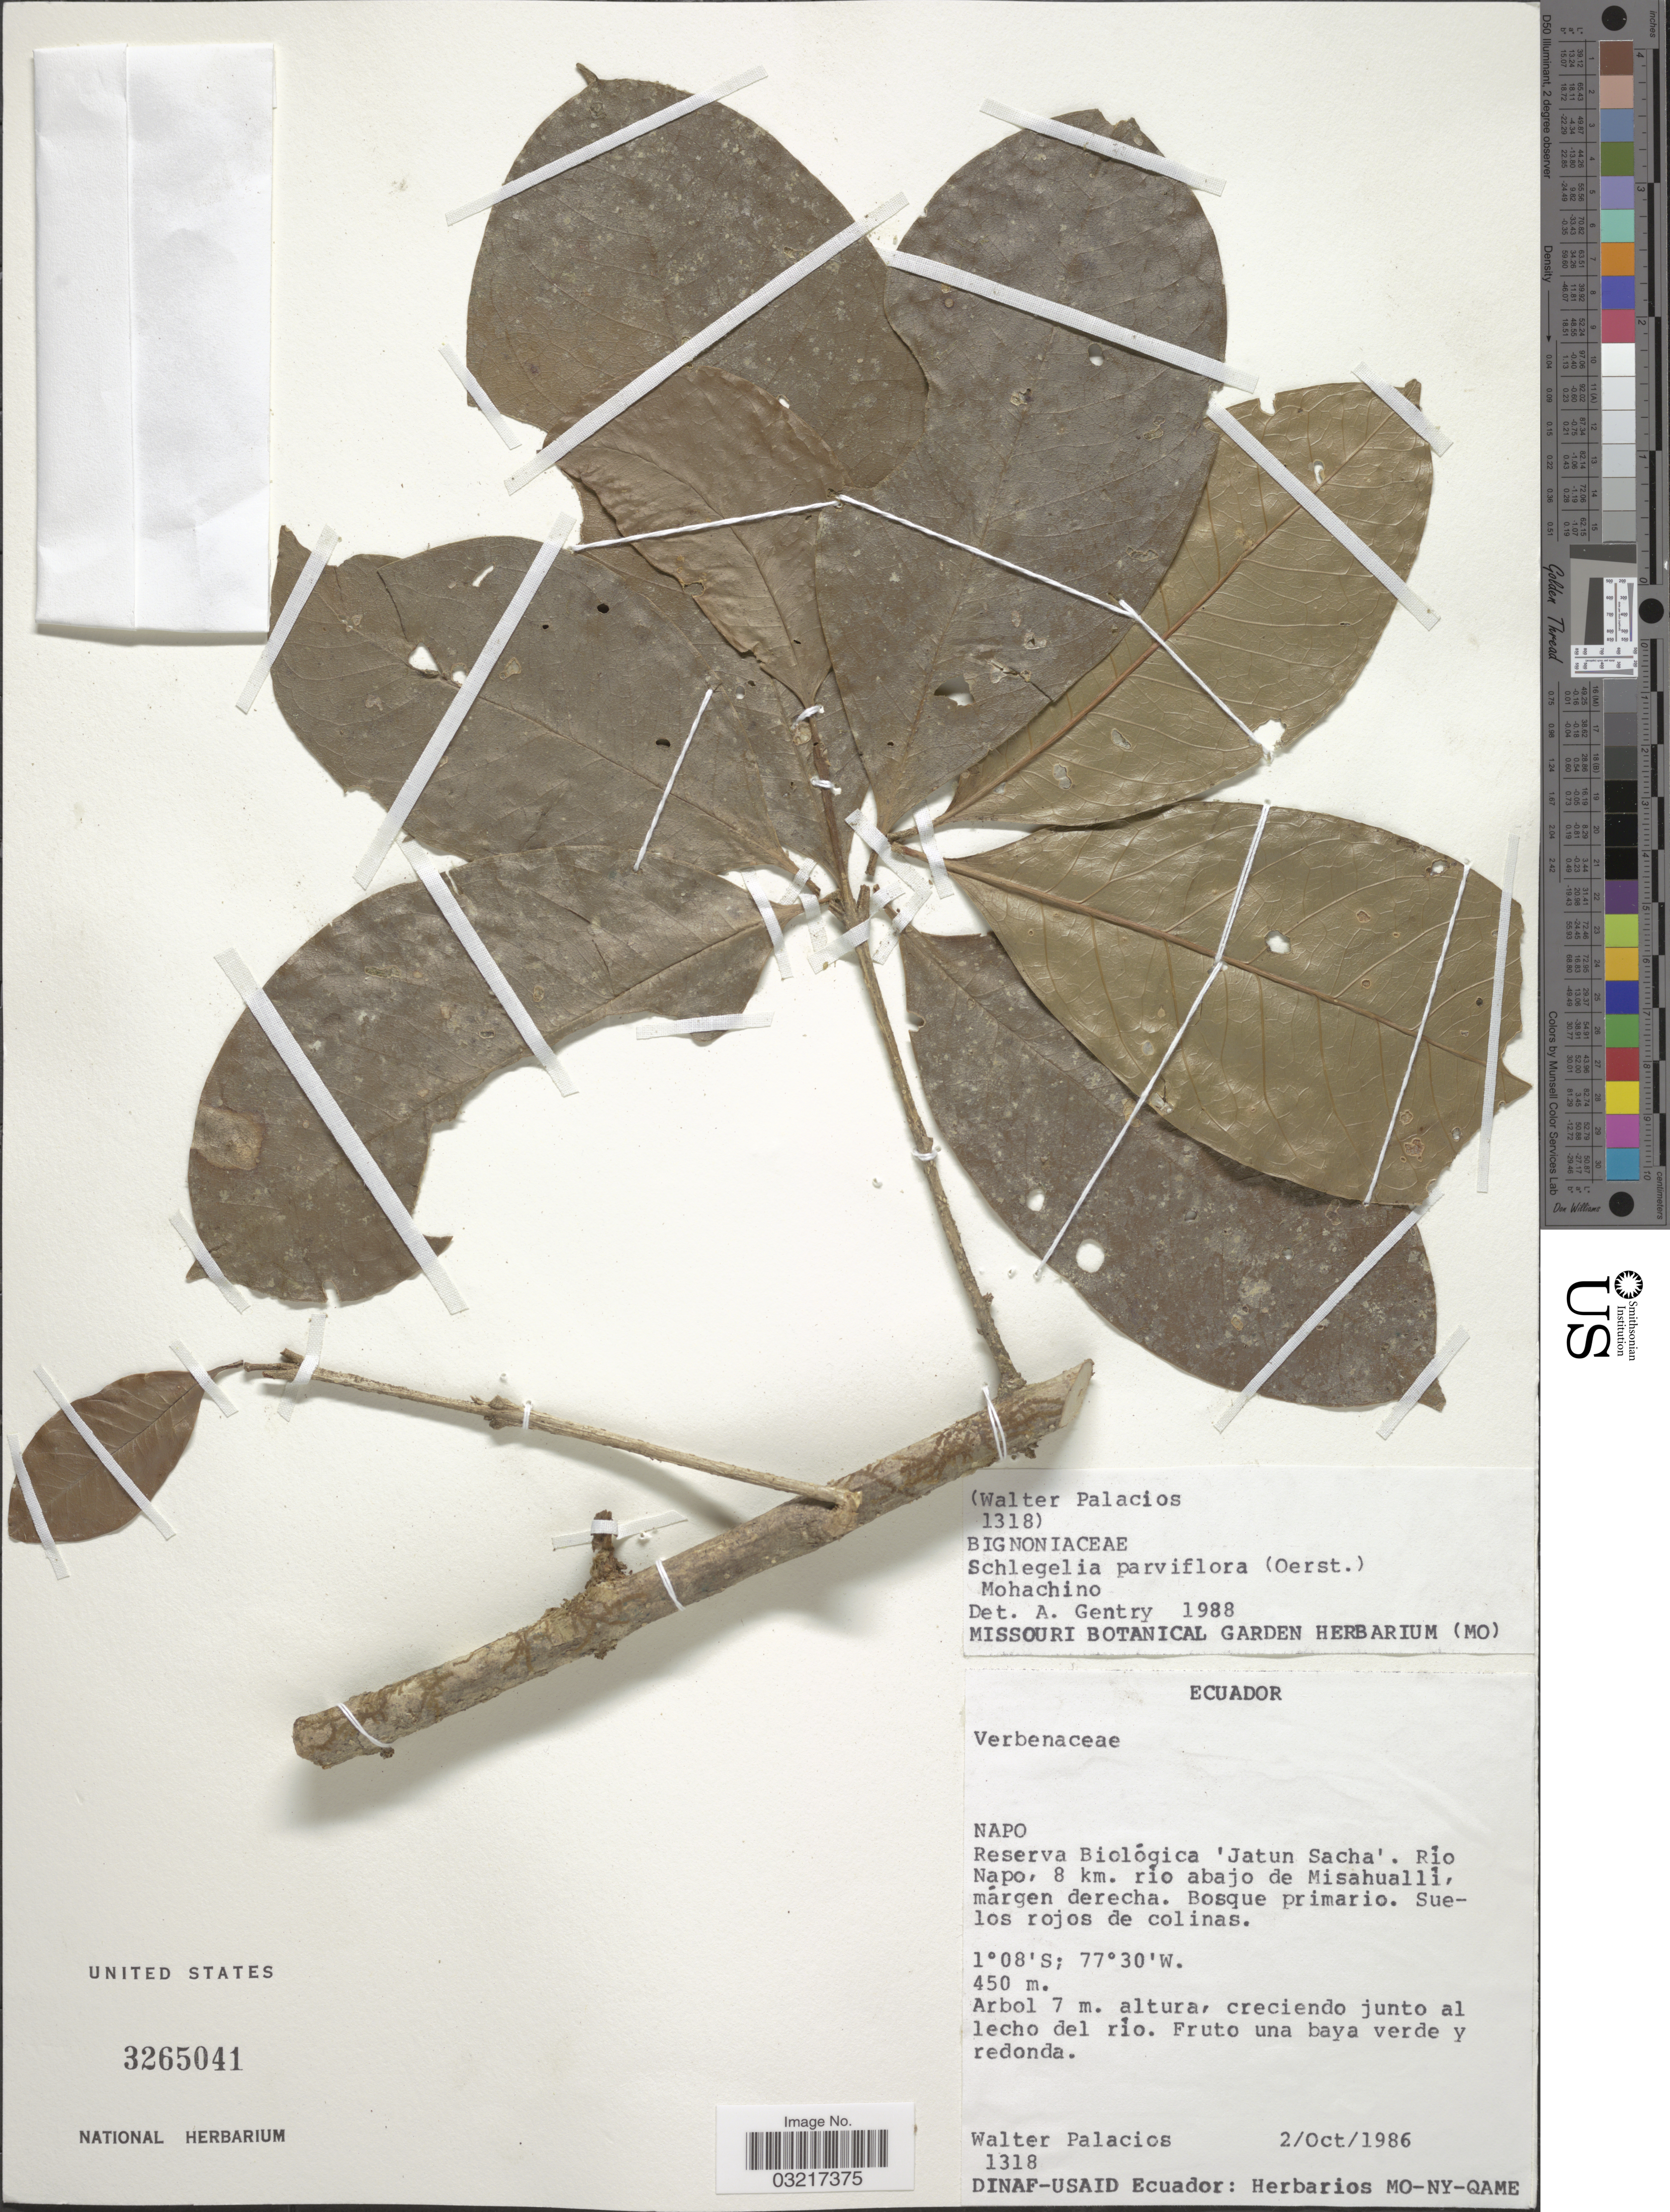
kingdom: Plantae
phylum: Tracheophyta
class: Magnoliopsida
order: Lamiales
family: Schlegeliaceae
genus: Schlegelia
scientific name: Schlegelia parviflora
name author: (Oerst.) Monach.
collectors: W. Palacios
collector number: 1318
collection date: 1986-10-02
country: Ecuador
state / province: Napo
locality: Reserva Biológica 'Jatun Sacha'. Rio Napo, 8 km. rio abajo de Misahualli, márgen derecha. Bosque primario. Suelos rojos de colinas.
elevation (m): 450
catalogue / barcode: US 3265041